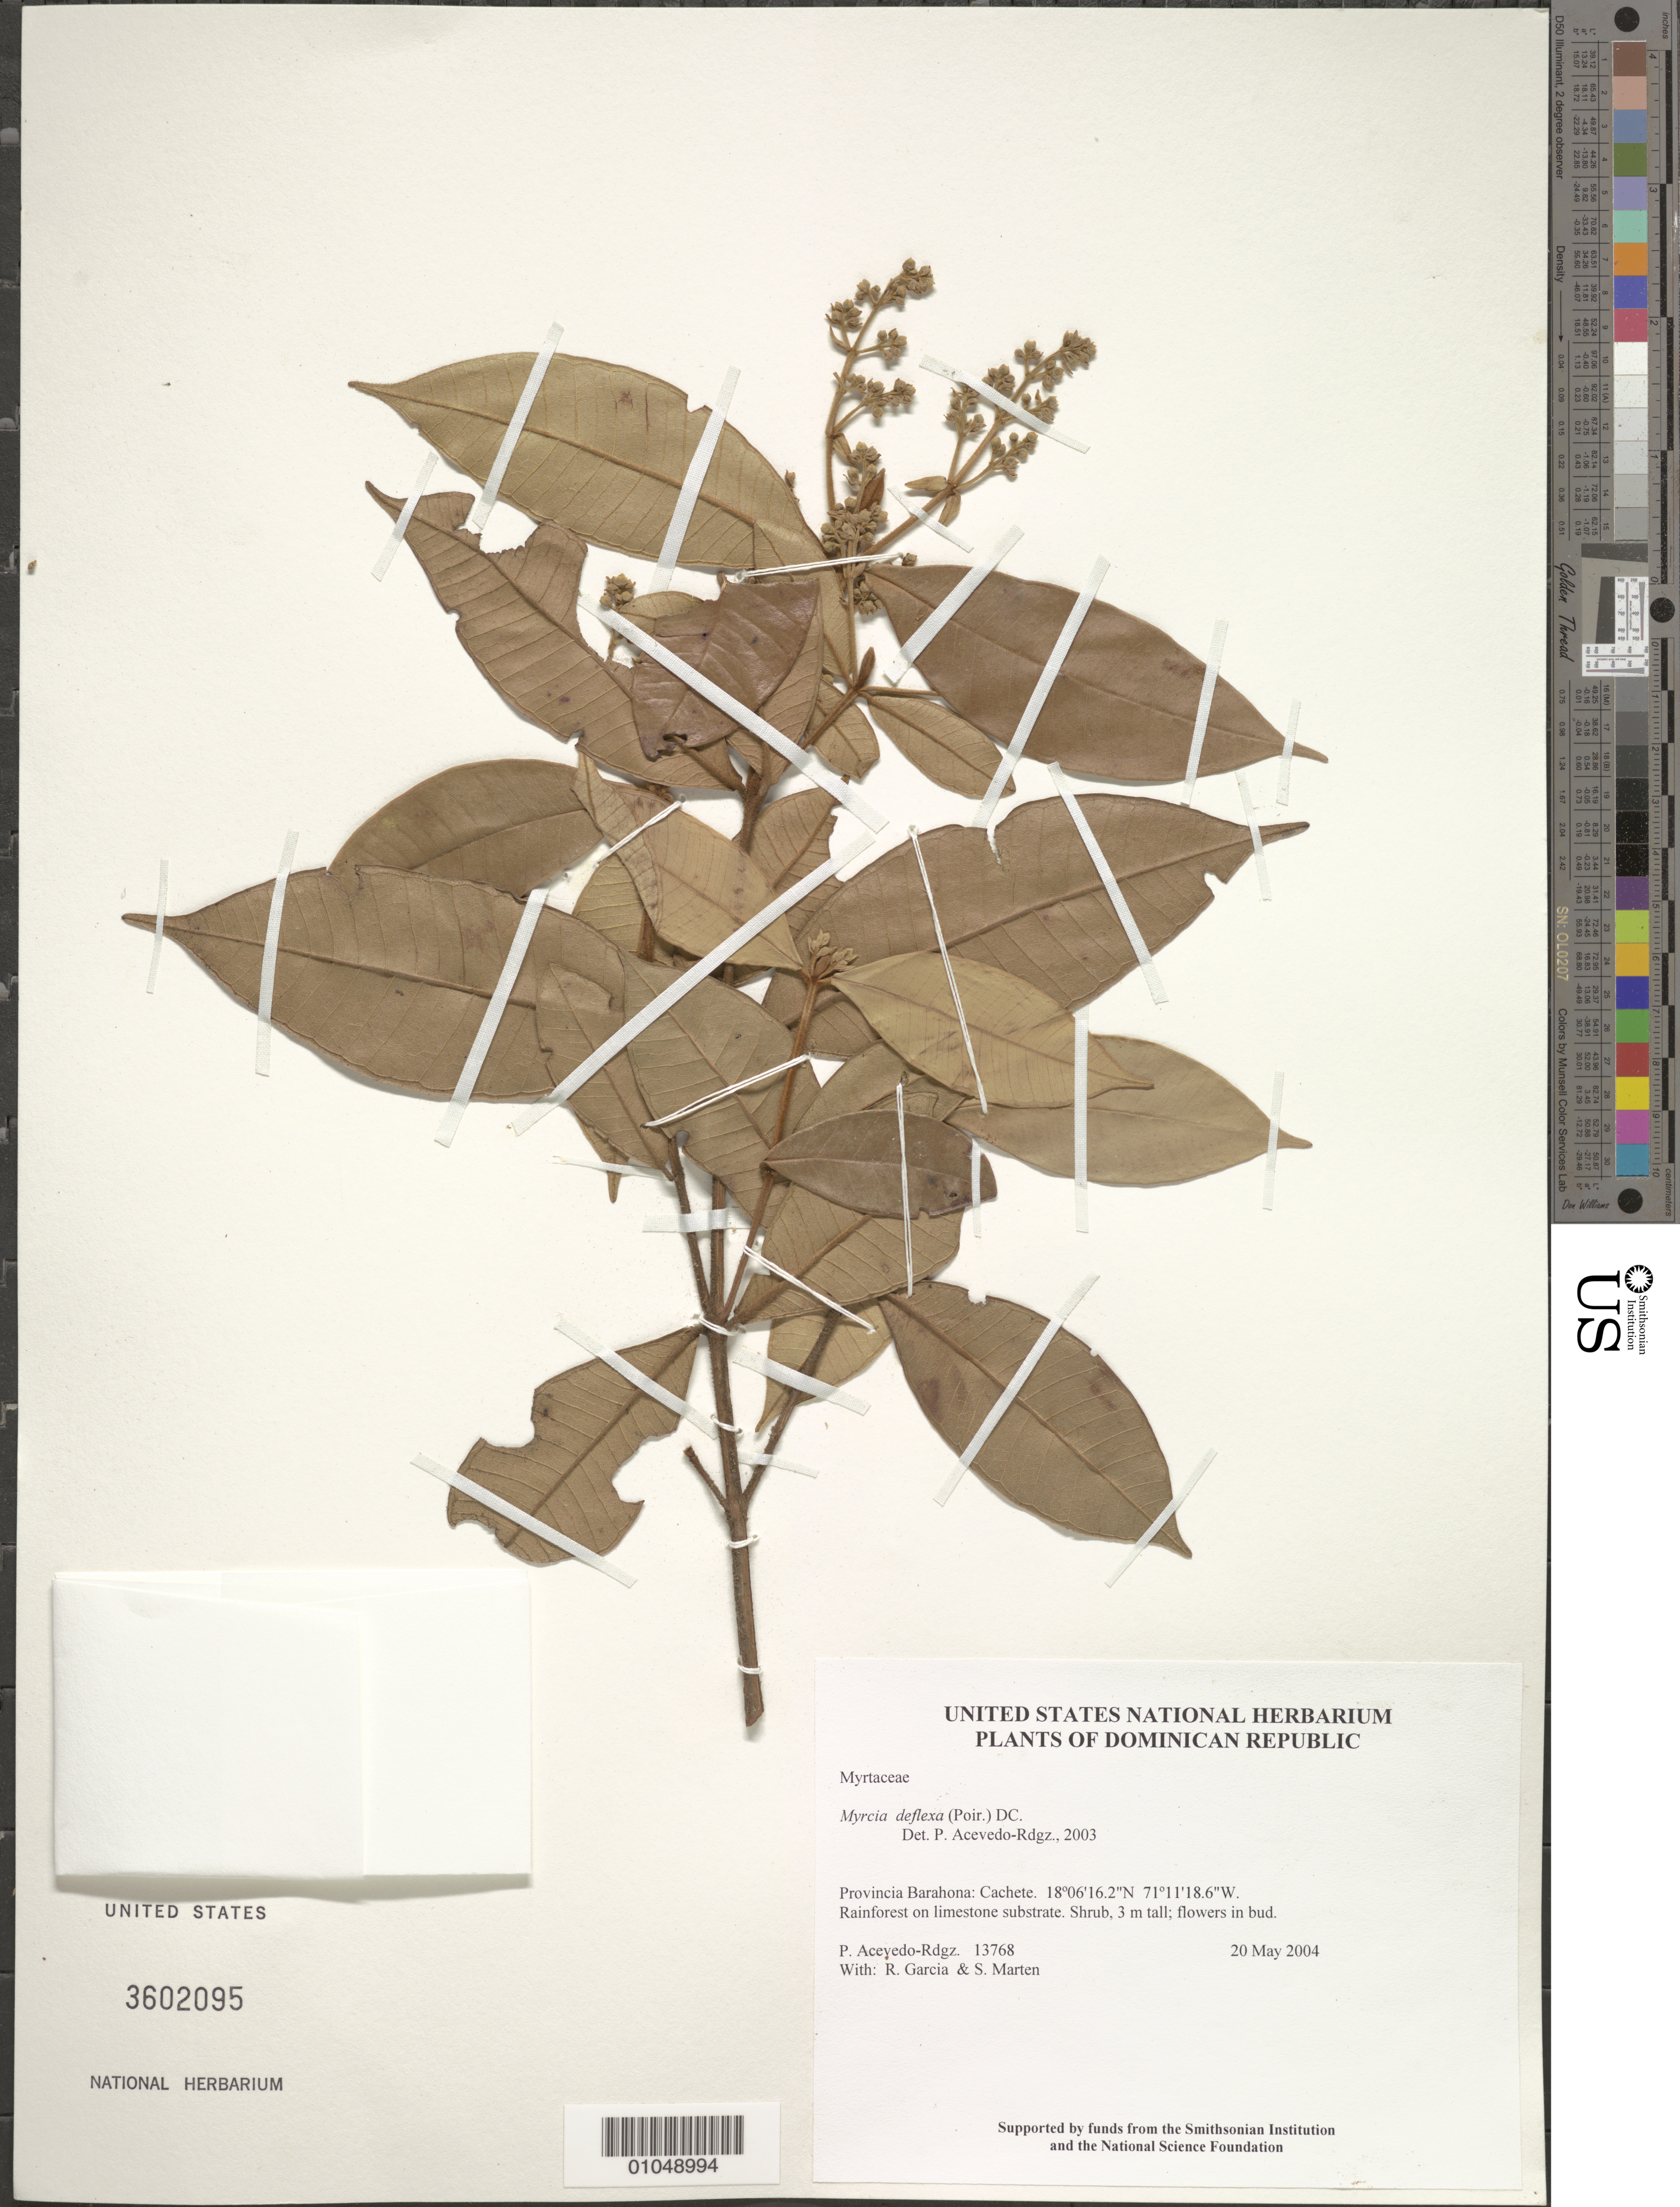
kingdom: Plantae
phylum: Tracheophyta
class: Magnoliopsida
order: Myrtales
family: Myrtaceae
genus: Myrcia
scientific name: Myrcia deflexa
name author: (Poir.) DC.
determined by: Acevedo-Rodríguez, P., (BOT), Smithsonian Institution - National Museum of Natural History (UNITED STATES)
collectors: P. Acevedo-Rodr., R. G. García & S. Marten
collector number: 13768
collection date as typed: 20 May 2004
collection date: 2004-05-20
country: Dominican Republic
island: Hispaniola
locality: Provincia Barahona: Cachete.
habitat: Rainforest on limestone substrate.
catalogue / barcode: US 3602095